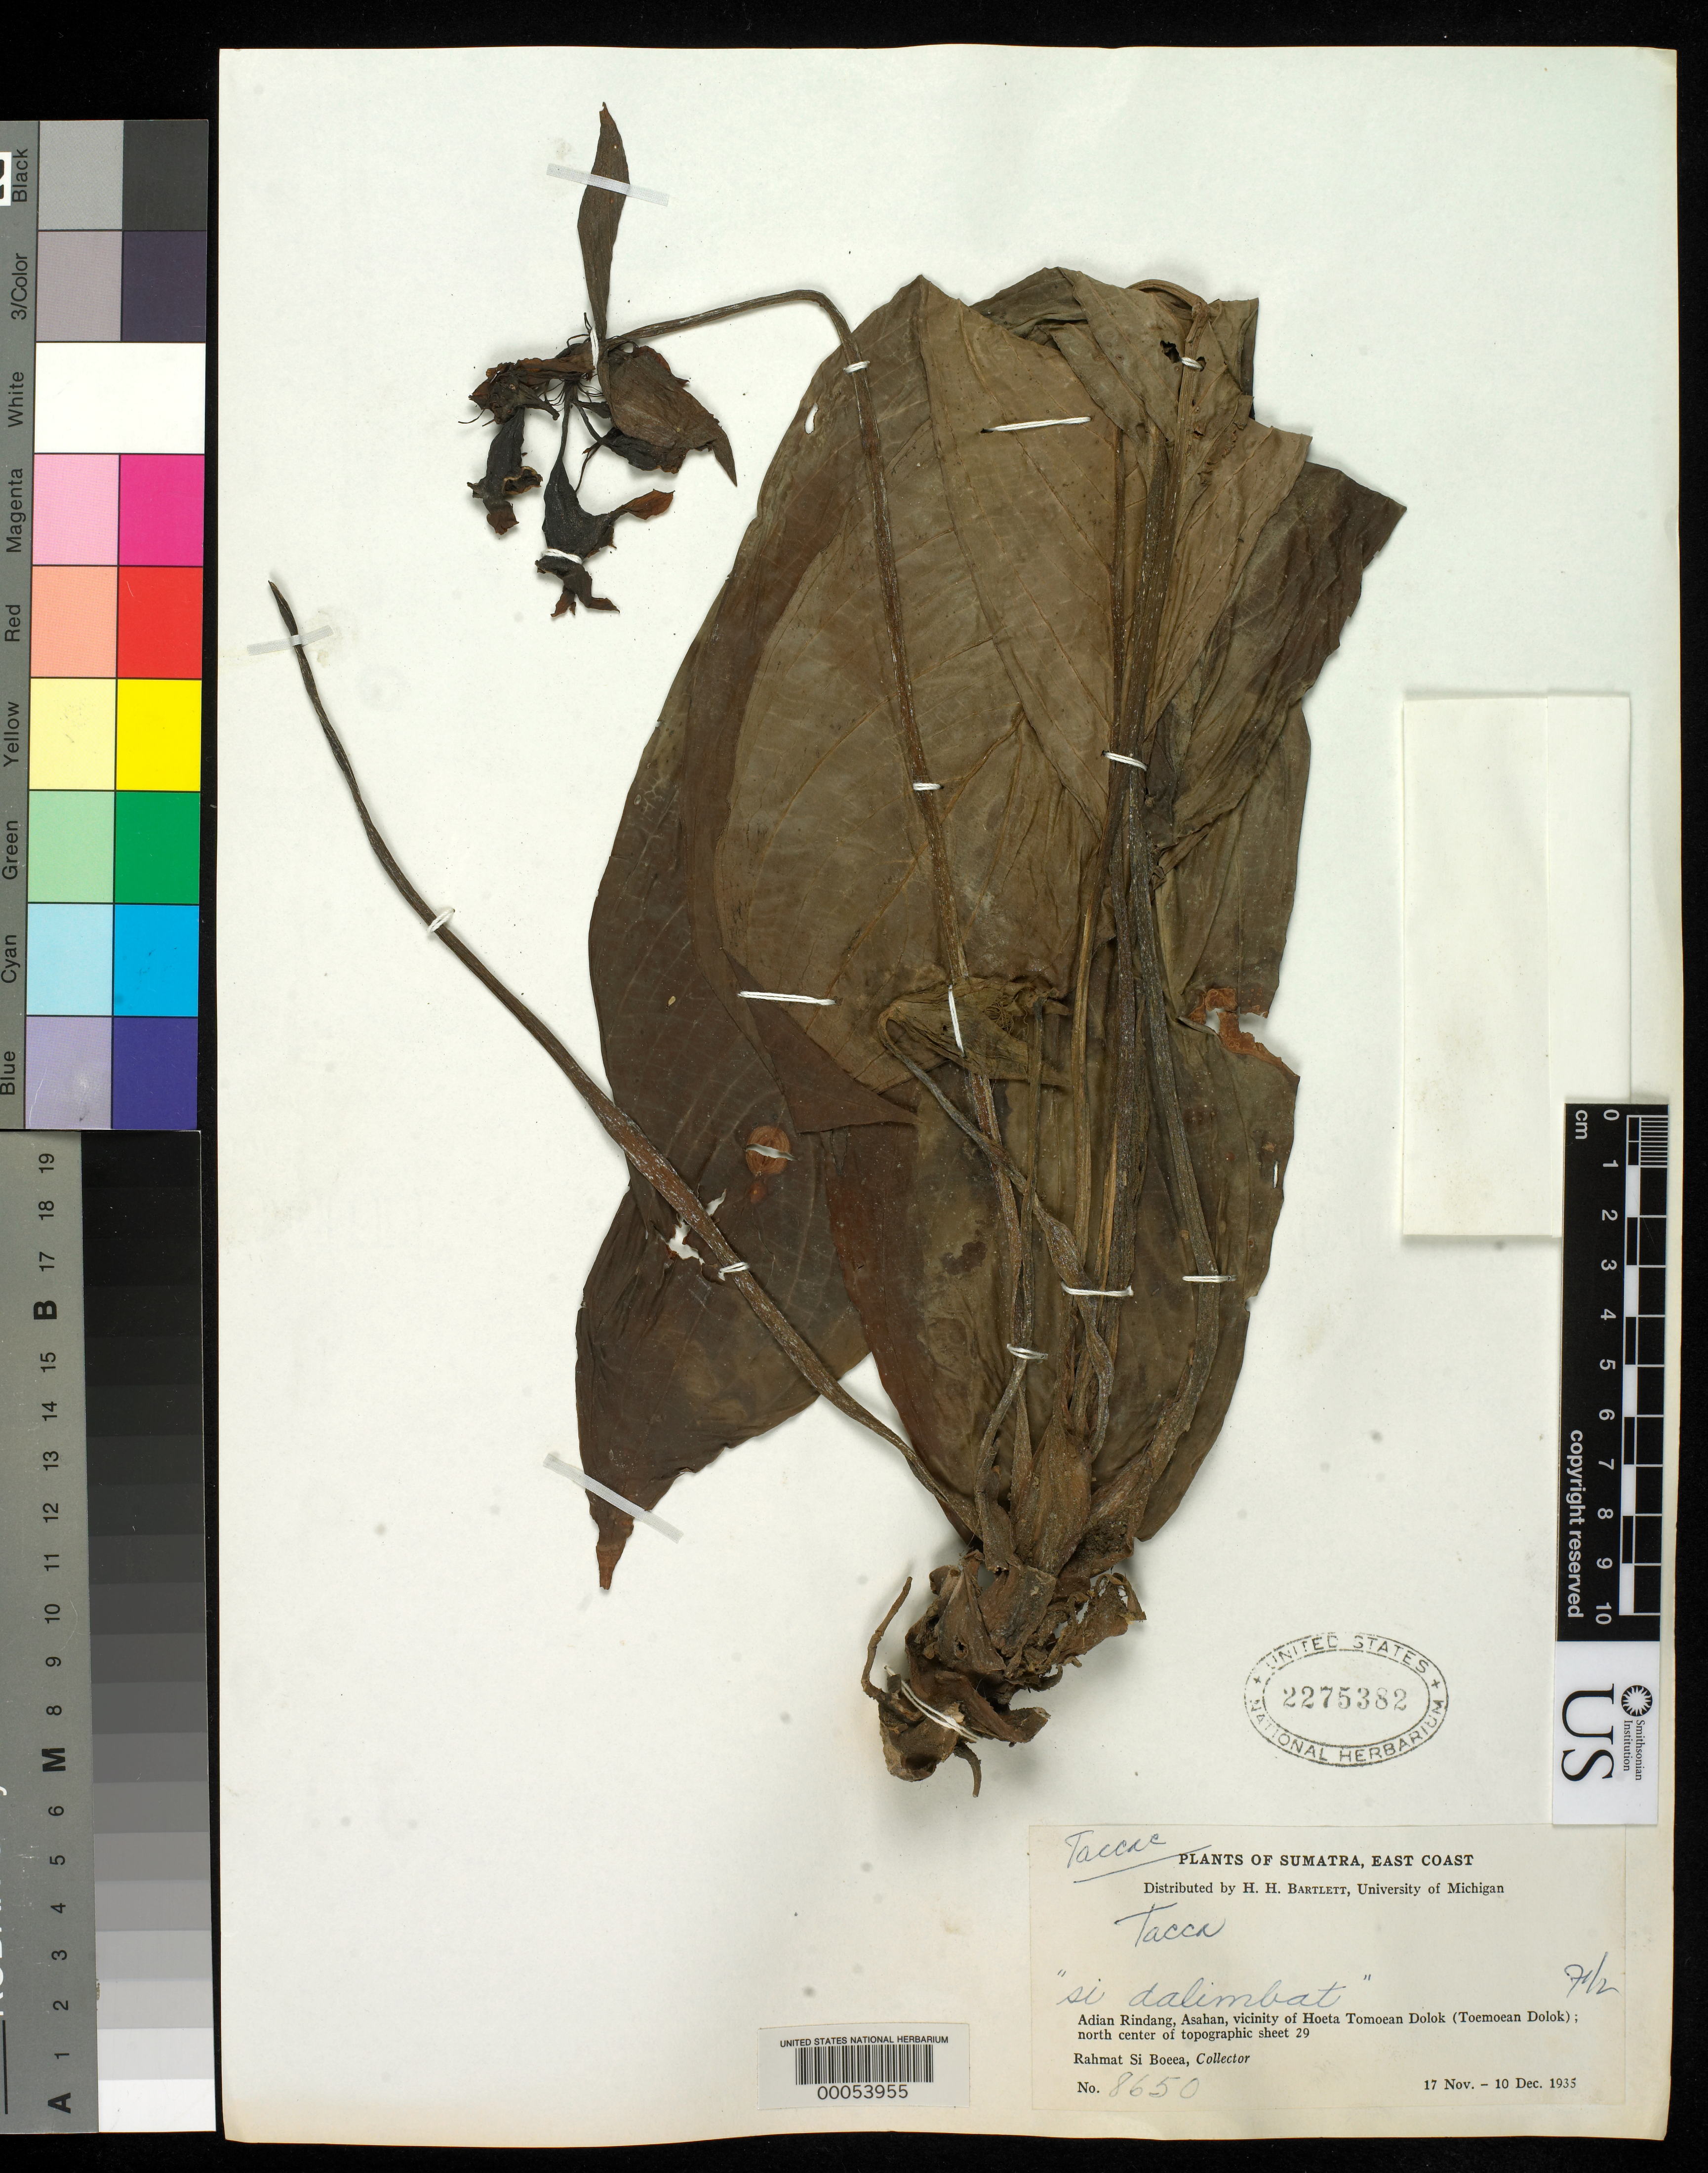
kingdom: Plantae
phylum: Tracheophyta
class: Liliopsida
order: Dioscoreales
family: Dioscoreaceae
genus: Tacca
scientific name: Tacca sp.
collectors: Rahmat Si Boeea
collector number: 8650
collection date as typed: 17 Nov 1935 to 10 Dec 1935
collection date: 1935-11-17/1935-12-10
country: Indonesia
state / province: Sumatra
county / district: Aceh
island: Sumatra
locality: Adian Rindang, vicinity of Hoeta Tomoean Dolok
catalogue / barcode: US 2275382